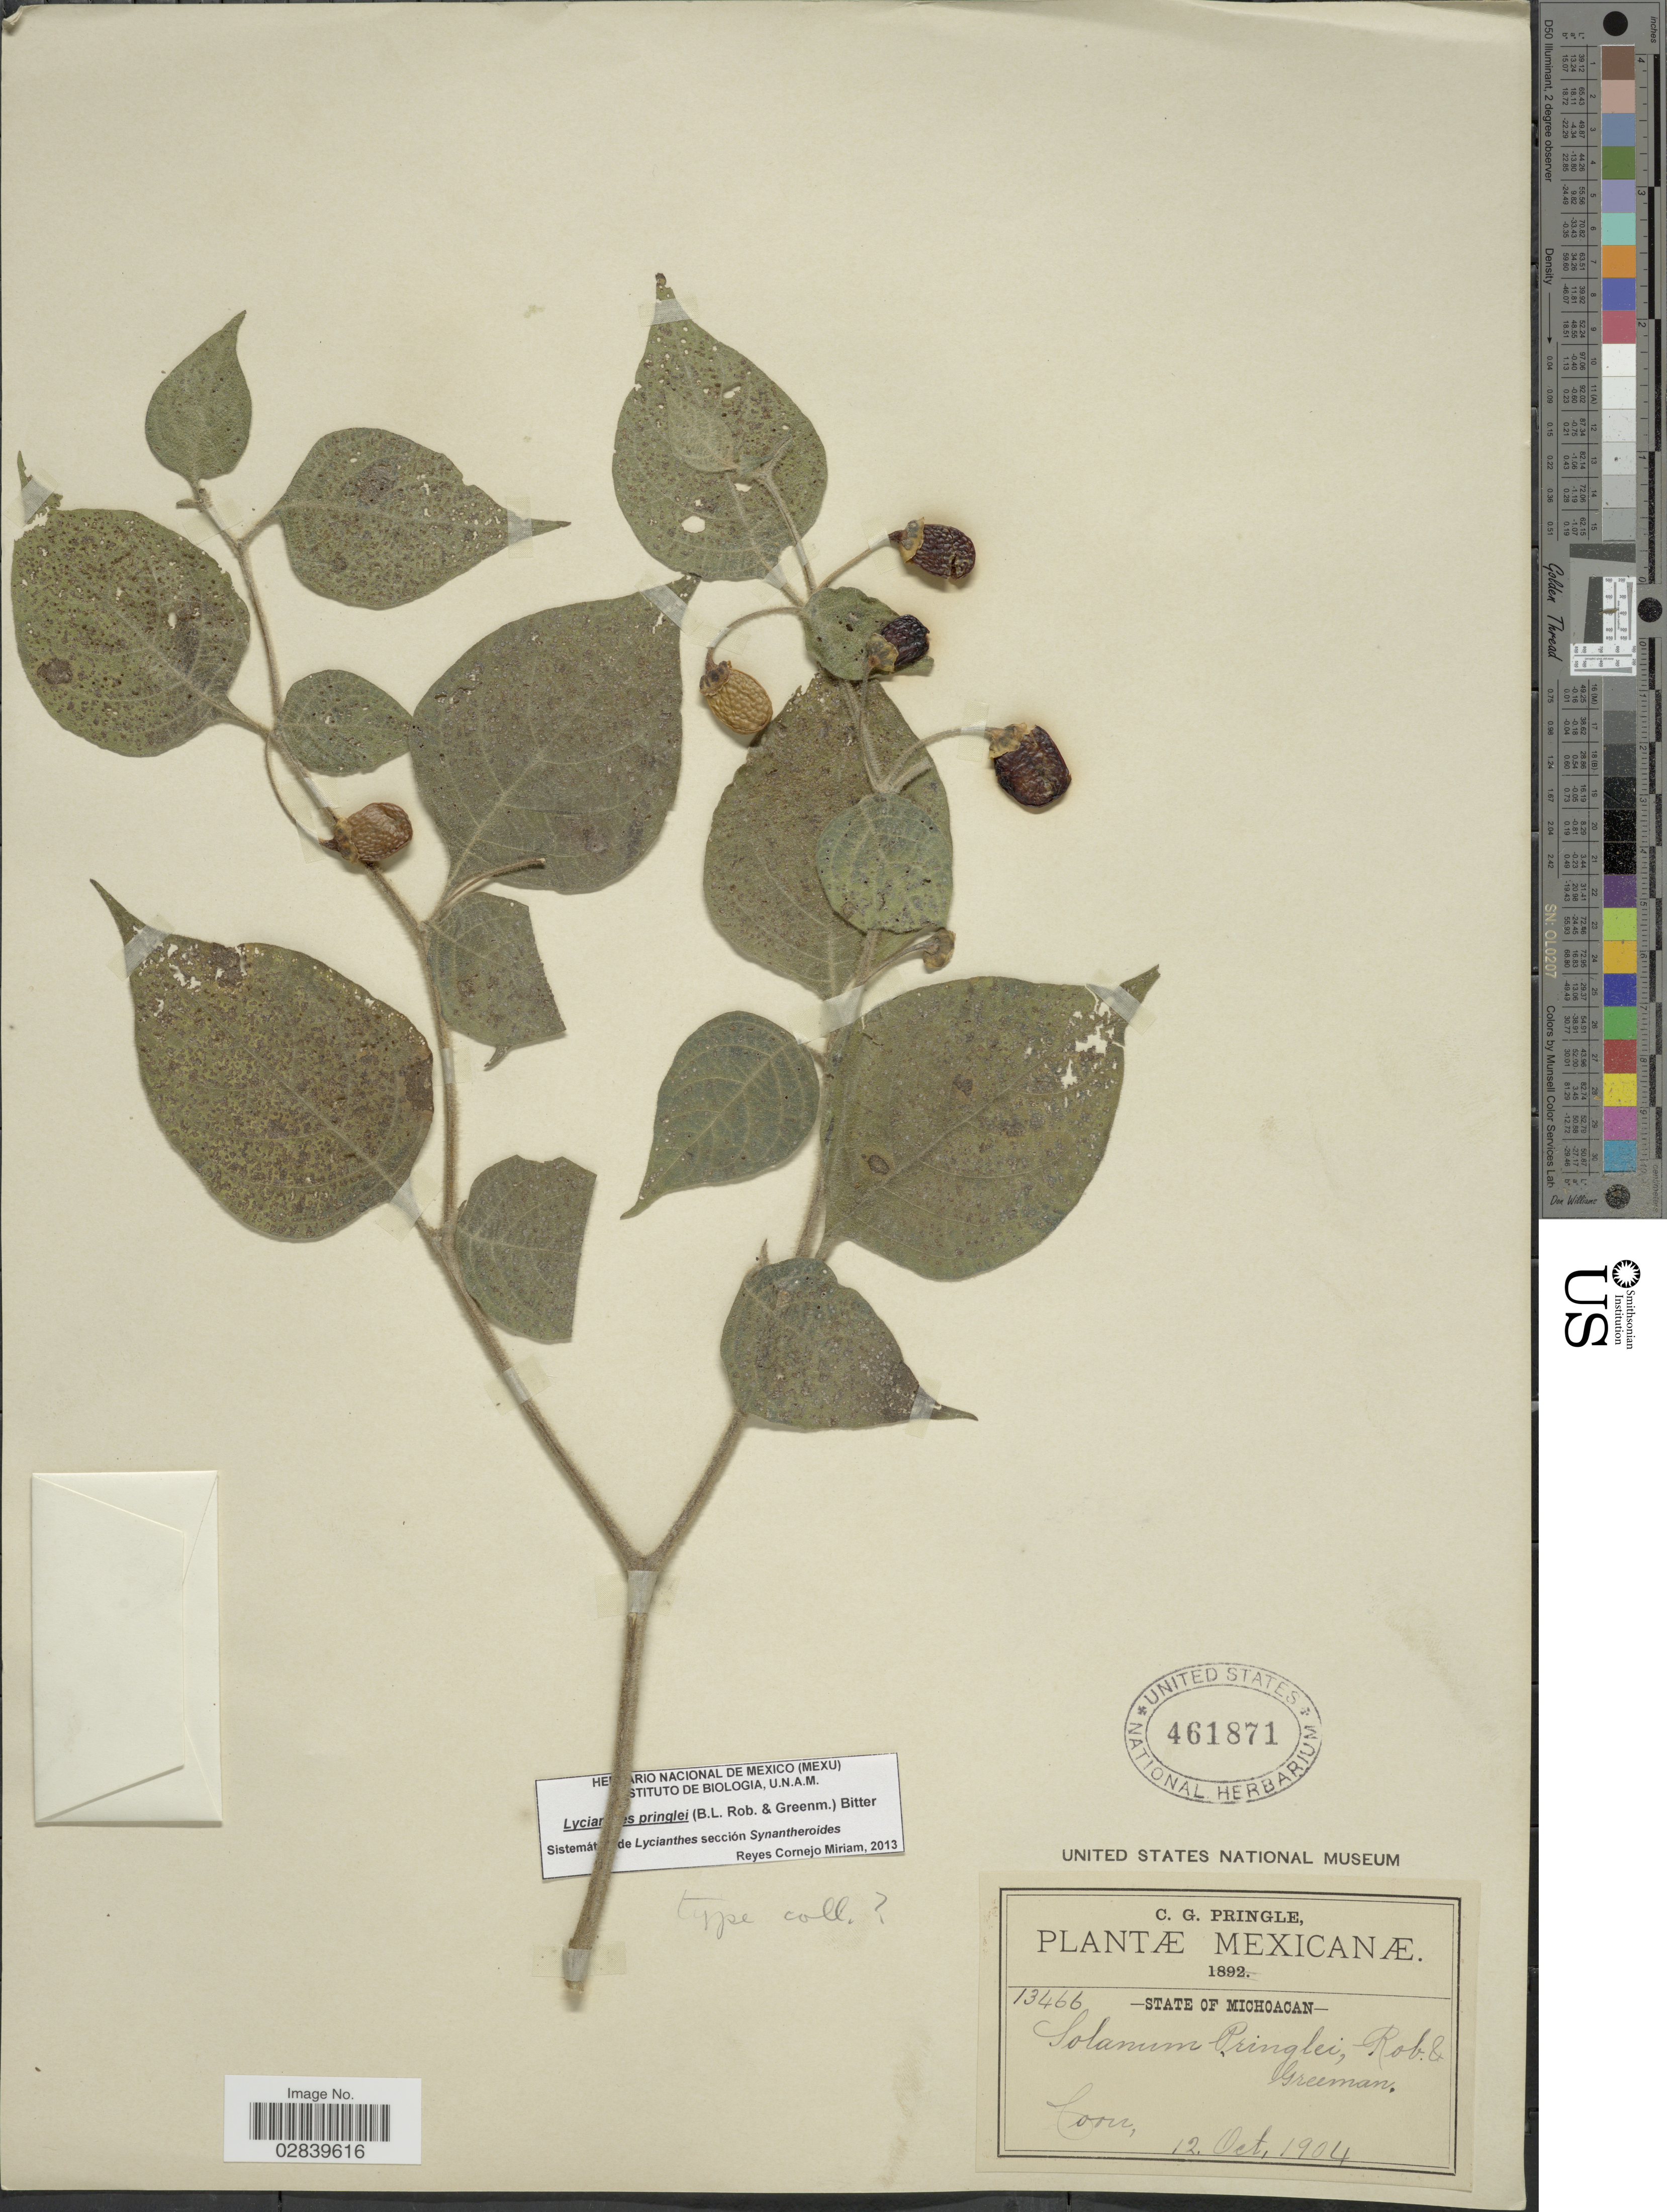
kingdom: Plantae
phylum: Tracheophyta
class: Magnoliopsida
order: Solanales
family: Solanaceae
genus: Lycianthes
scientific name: Lycianthes pringlei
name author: (B.L. Rob. & Greenm.) Bitter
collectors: C. G. Pringle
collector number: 13466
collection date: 1904-10-12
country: Mexico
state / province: Michoacán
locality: Coru.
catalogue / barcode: US 461871